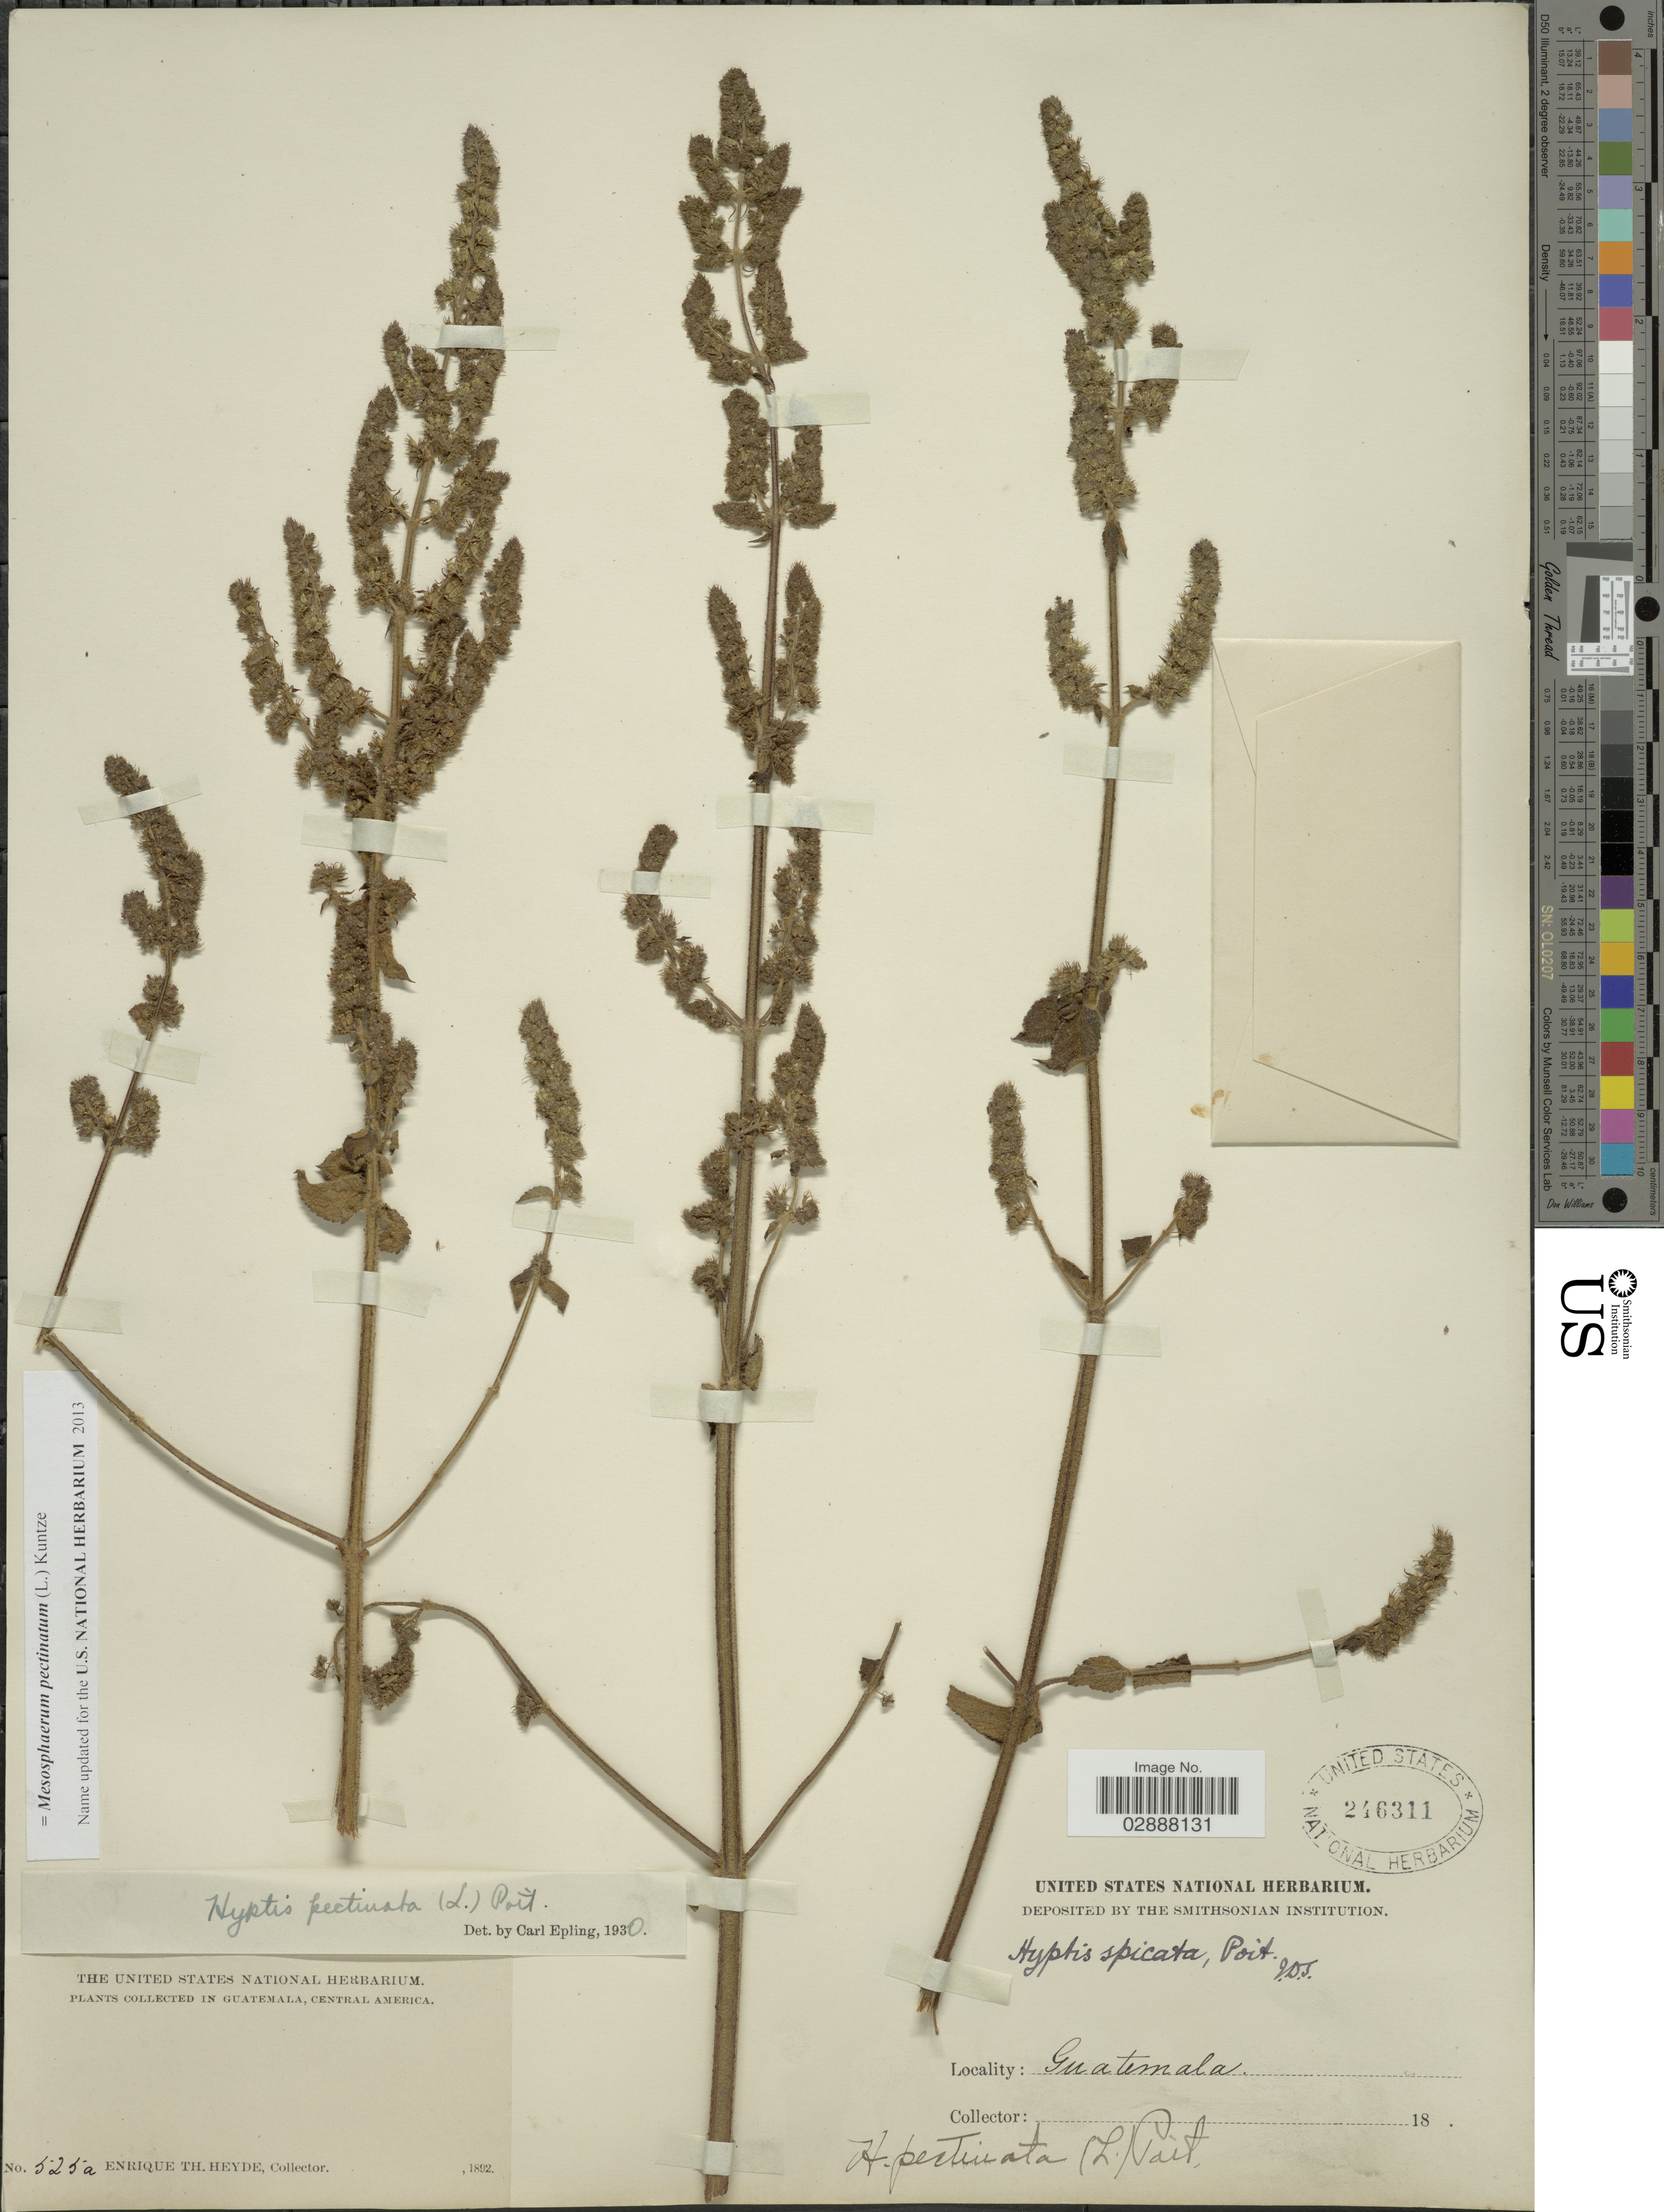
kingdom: Plantae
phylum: Tracheophyta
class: Magnoliopsida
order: Lamiales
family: Lamiaceae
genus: Mesosphaerum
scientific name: Mesosphaerum pectinatum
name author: (L.) Kuntze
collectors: E. T. Heyde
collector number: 525a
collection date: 1892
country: Guatemala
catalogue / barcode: US 246311